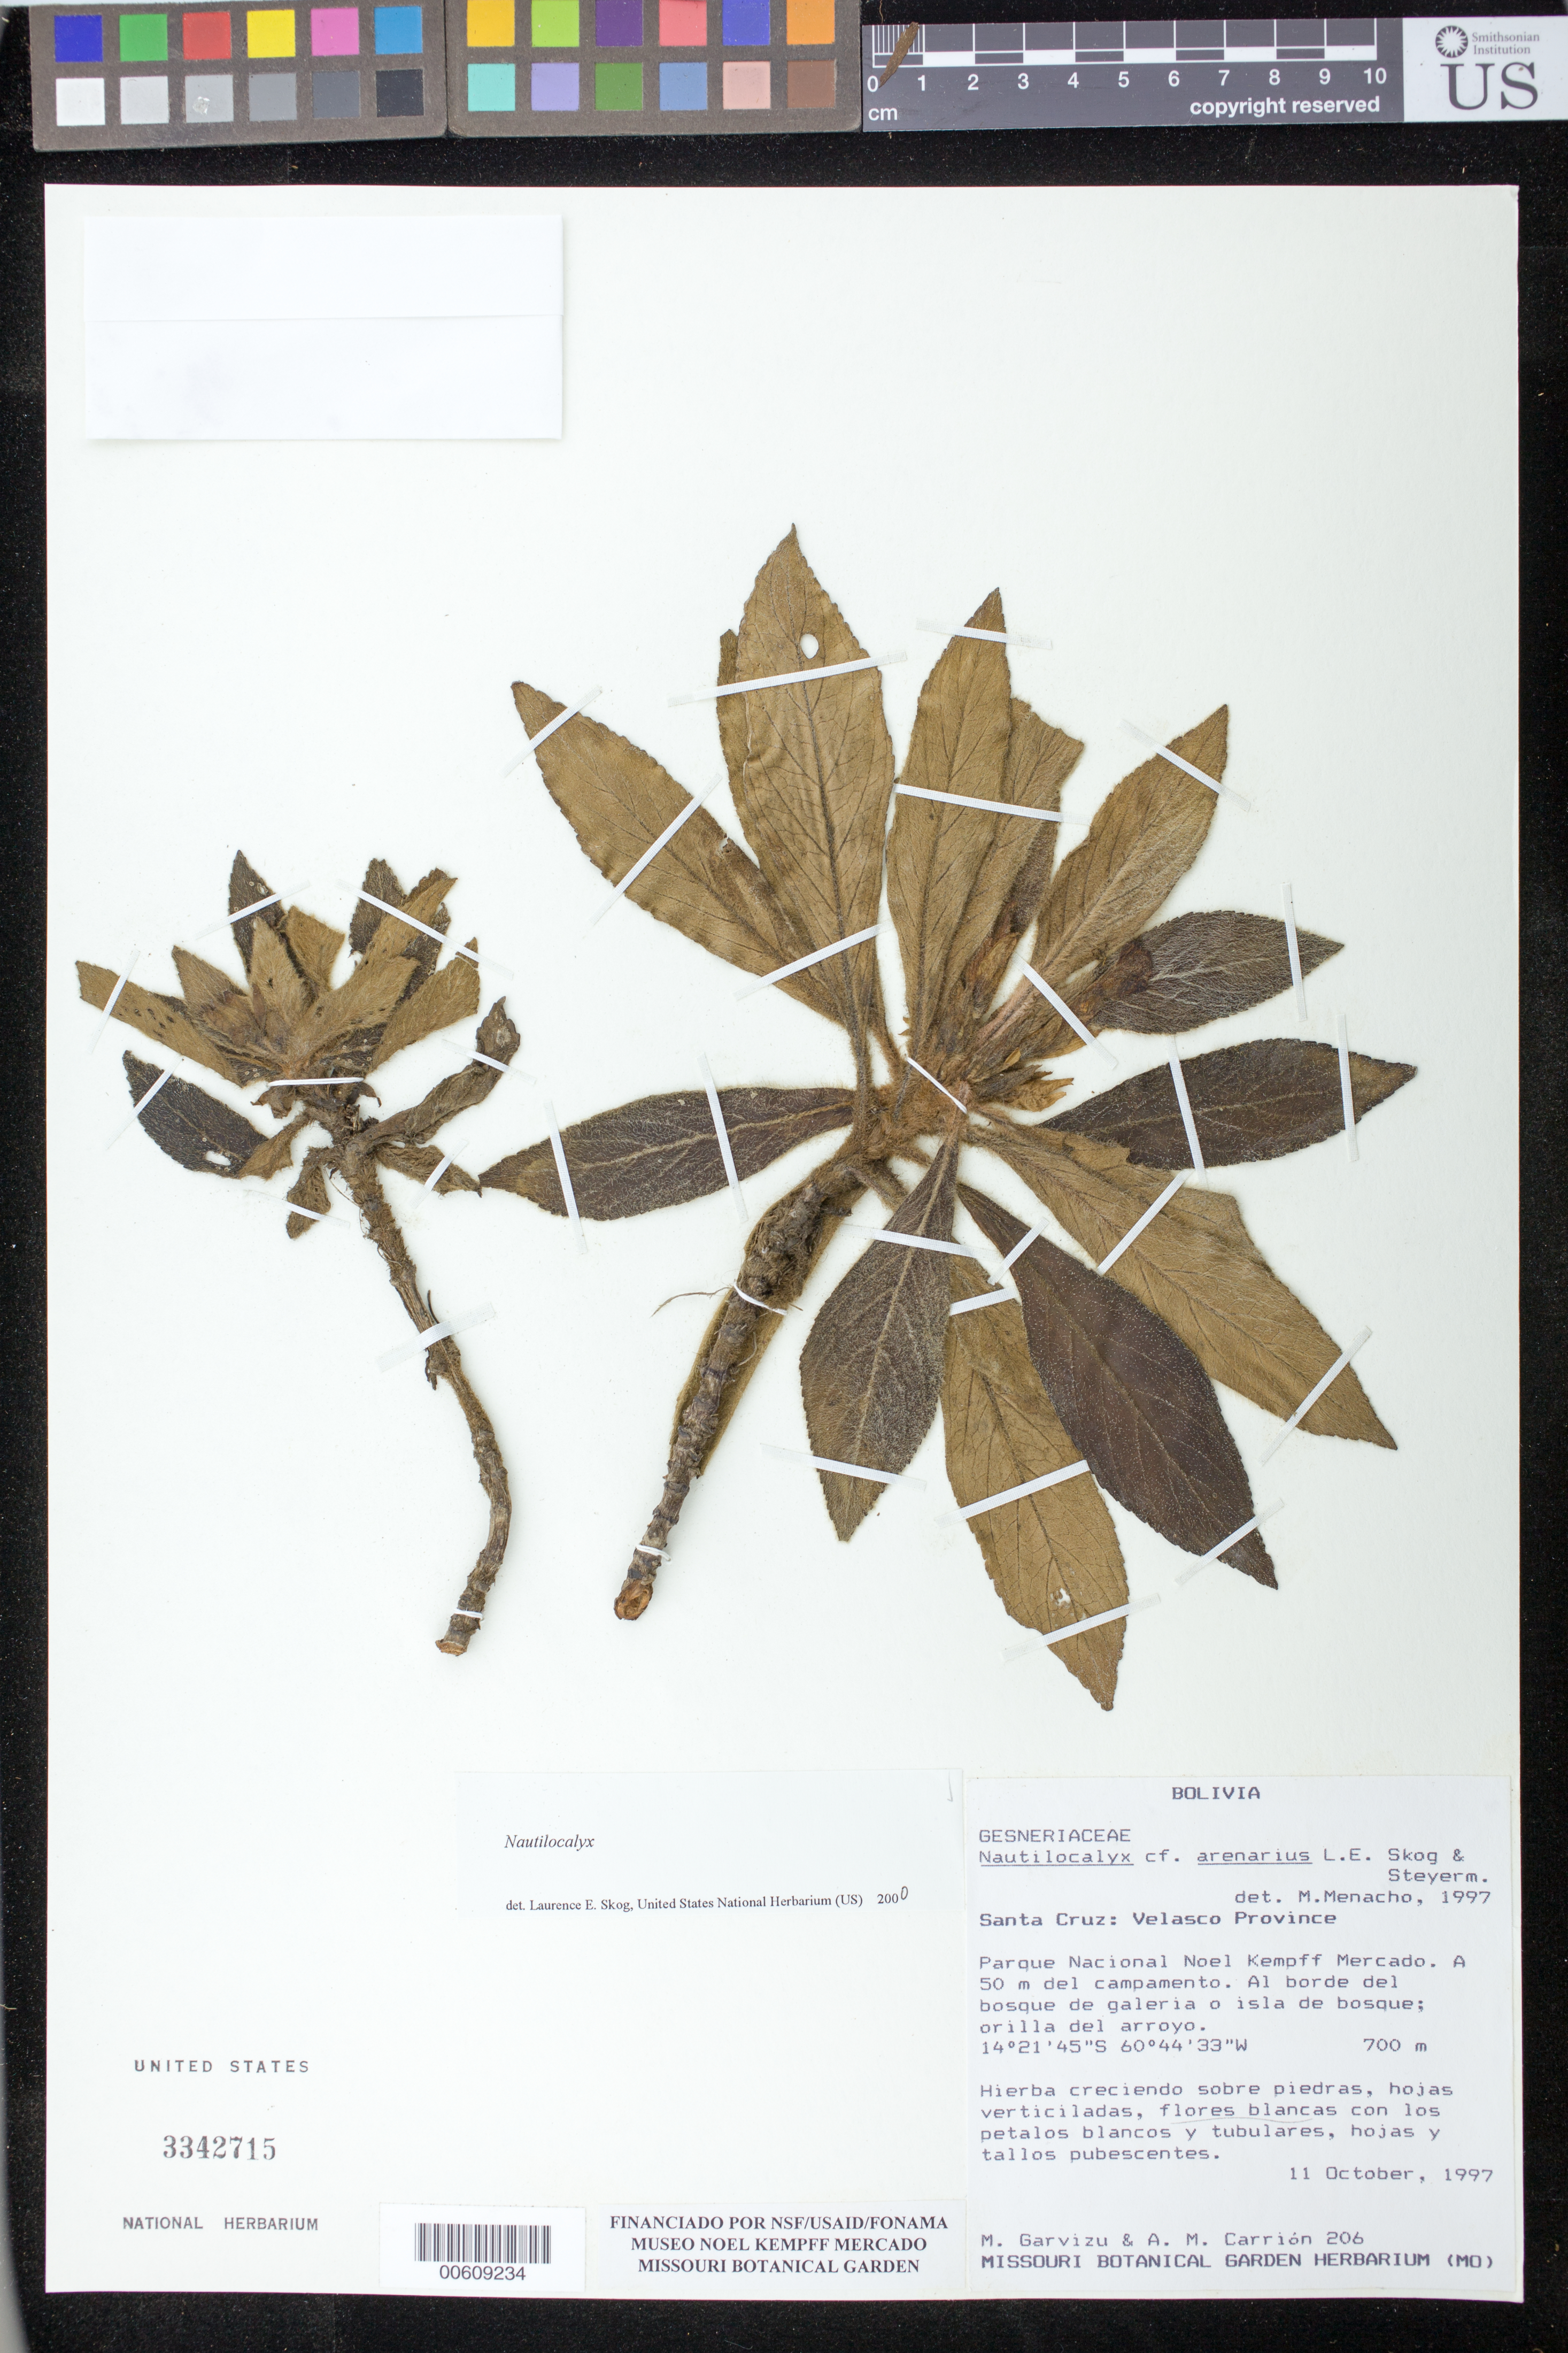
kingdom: Plantae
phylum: Tracheophyta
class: Magnoliopsida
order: Lamiales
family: Gesneriaceae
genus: Nautilocalyx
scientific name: Nautilocalyx sp.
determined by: Skog, Laurence E.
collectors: M. Garvizu & A. Carrión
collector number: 206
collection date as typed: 11 Oct 1997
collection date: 1997-10-11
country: Bolivia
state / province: Santa Cruz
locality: Prov. Velasco; Parque Nacional Noel Kempff Mercado, a 50 km del campamento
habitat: Al borde del bosque de gleraia o isla de bosque; orilla del arroyo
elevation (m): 700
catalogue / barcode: US 3342715